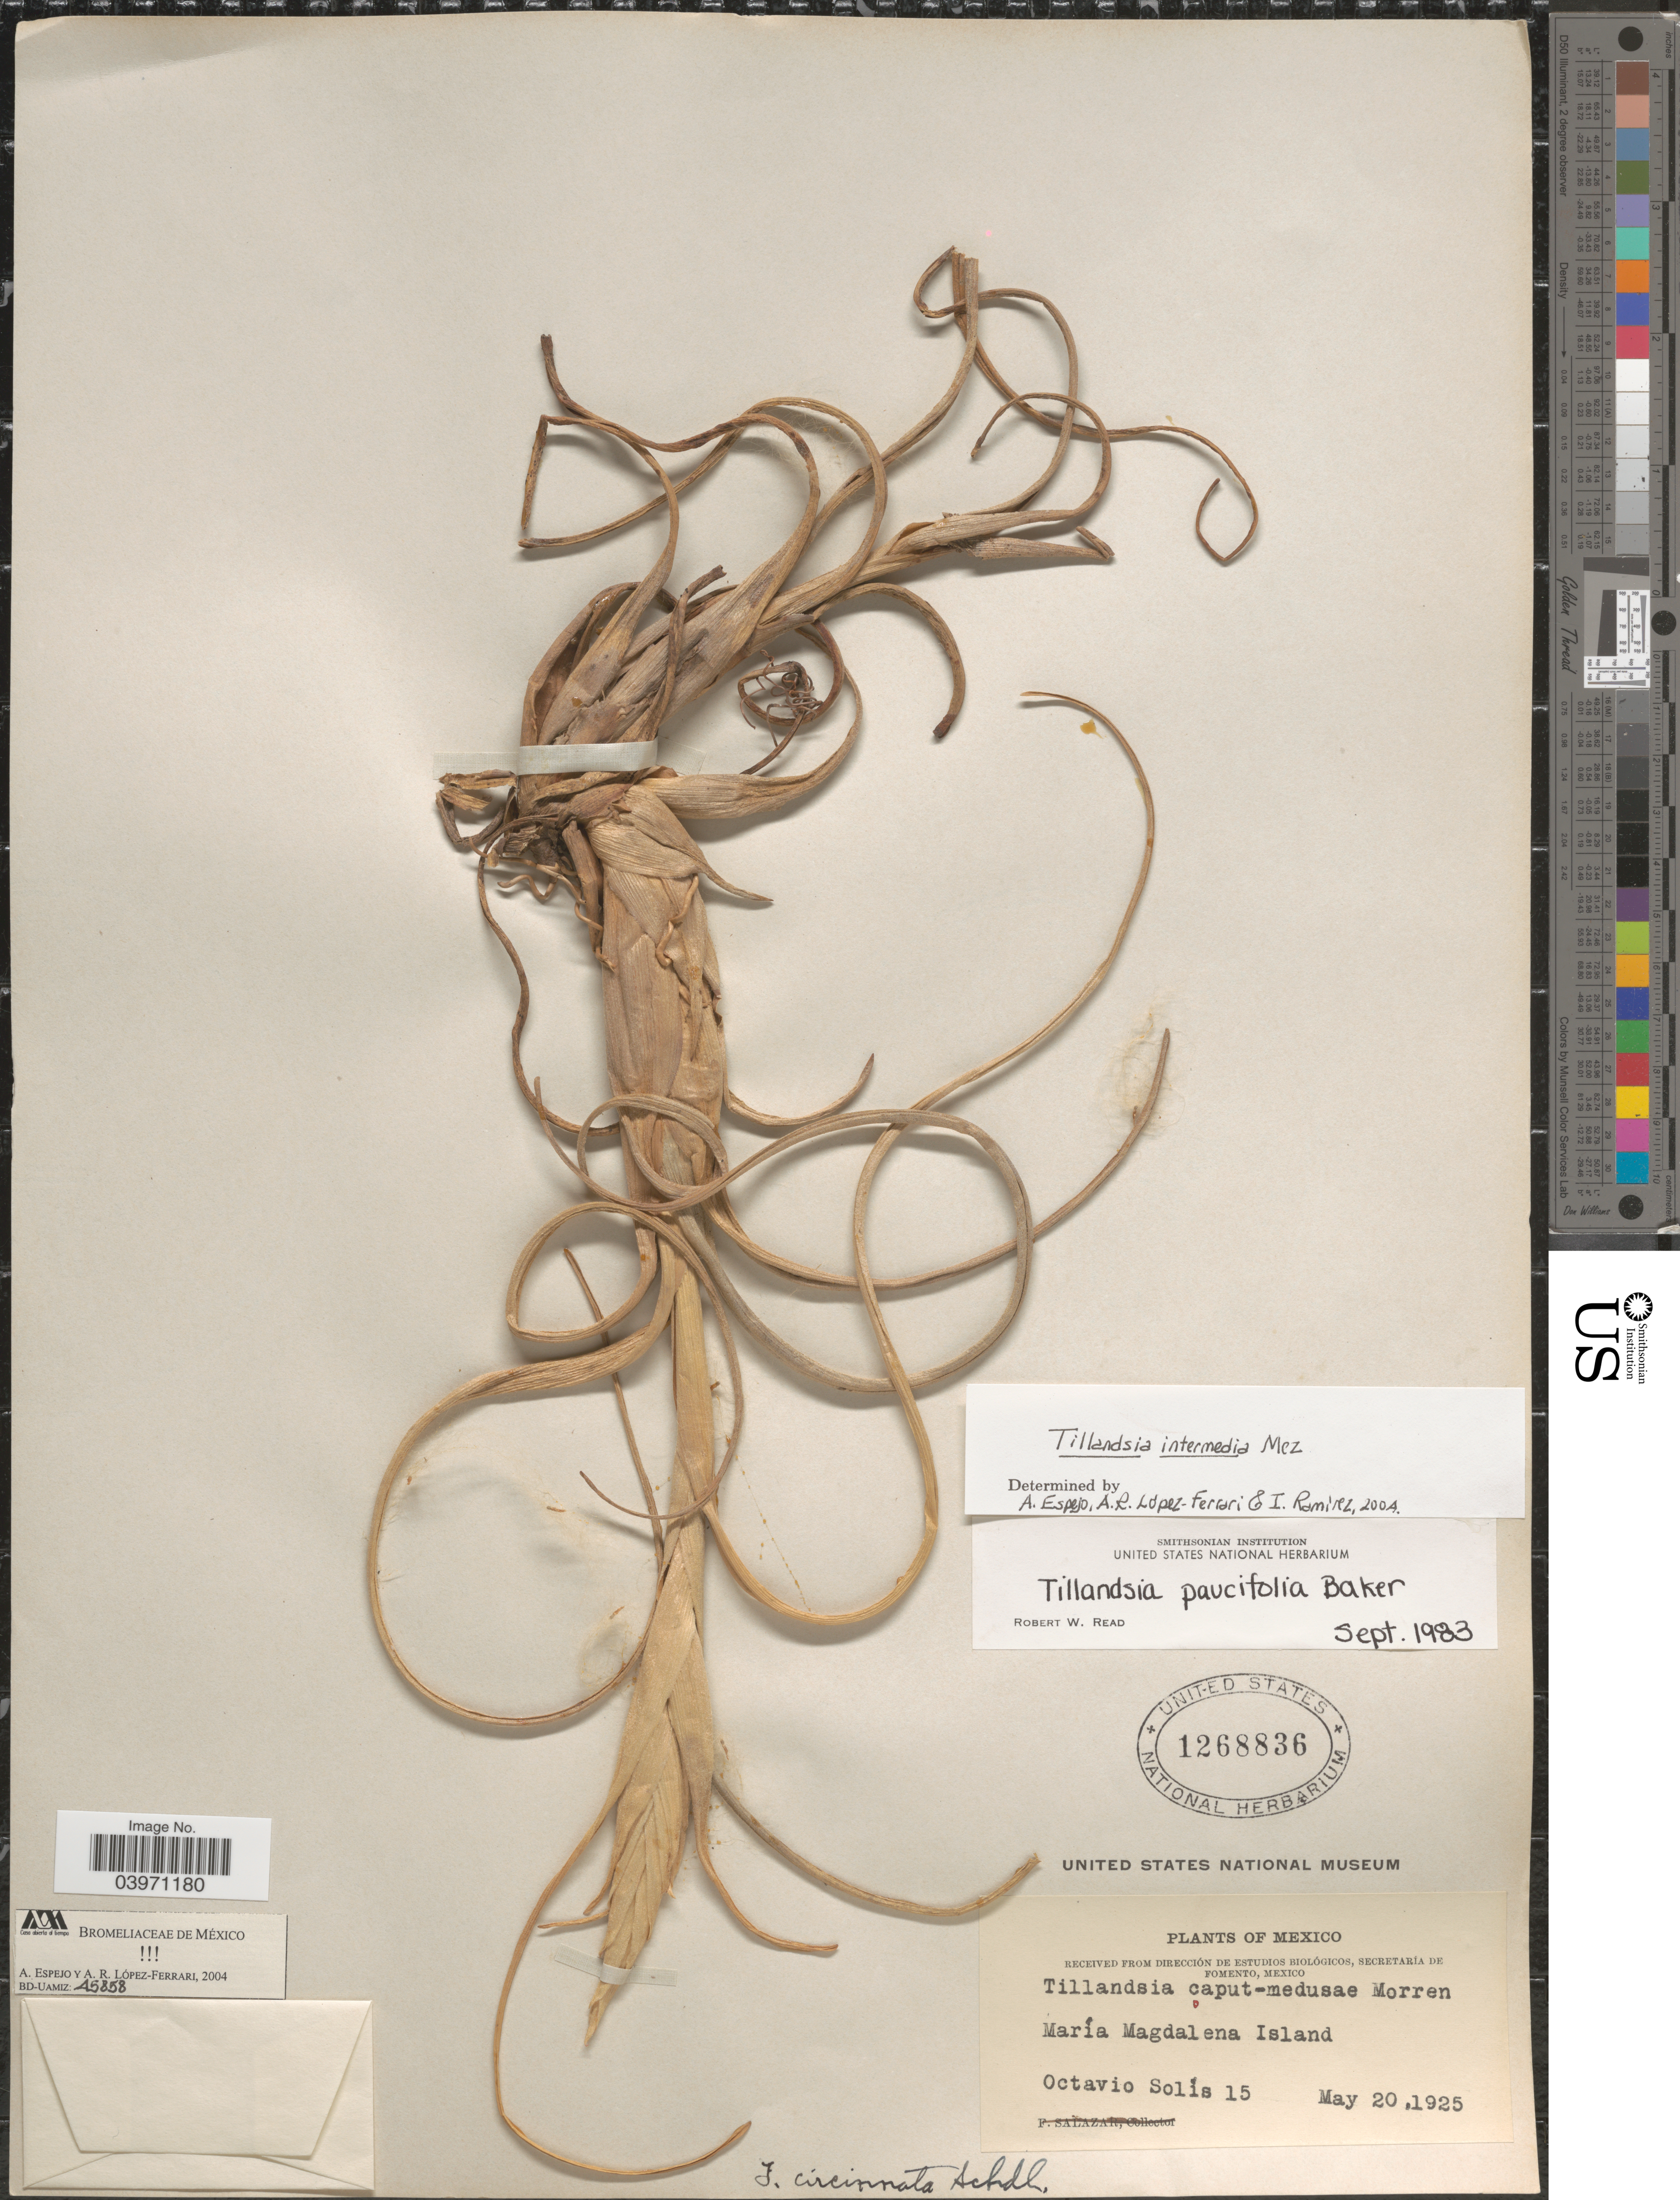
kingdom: Plantae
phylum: Tracheophyta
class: Liliopsida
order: Poales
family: Bromeliaceae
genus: Tillandsia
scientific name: Tillandsia intermedia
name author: Mez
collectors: O. Solis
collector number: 15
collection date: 1925-05-20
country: Mexico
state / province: Nayarit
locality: María Magdalena Island.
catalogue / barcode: US 1268836